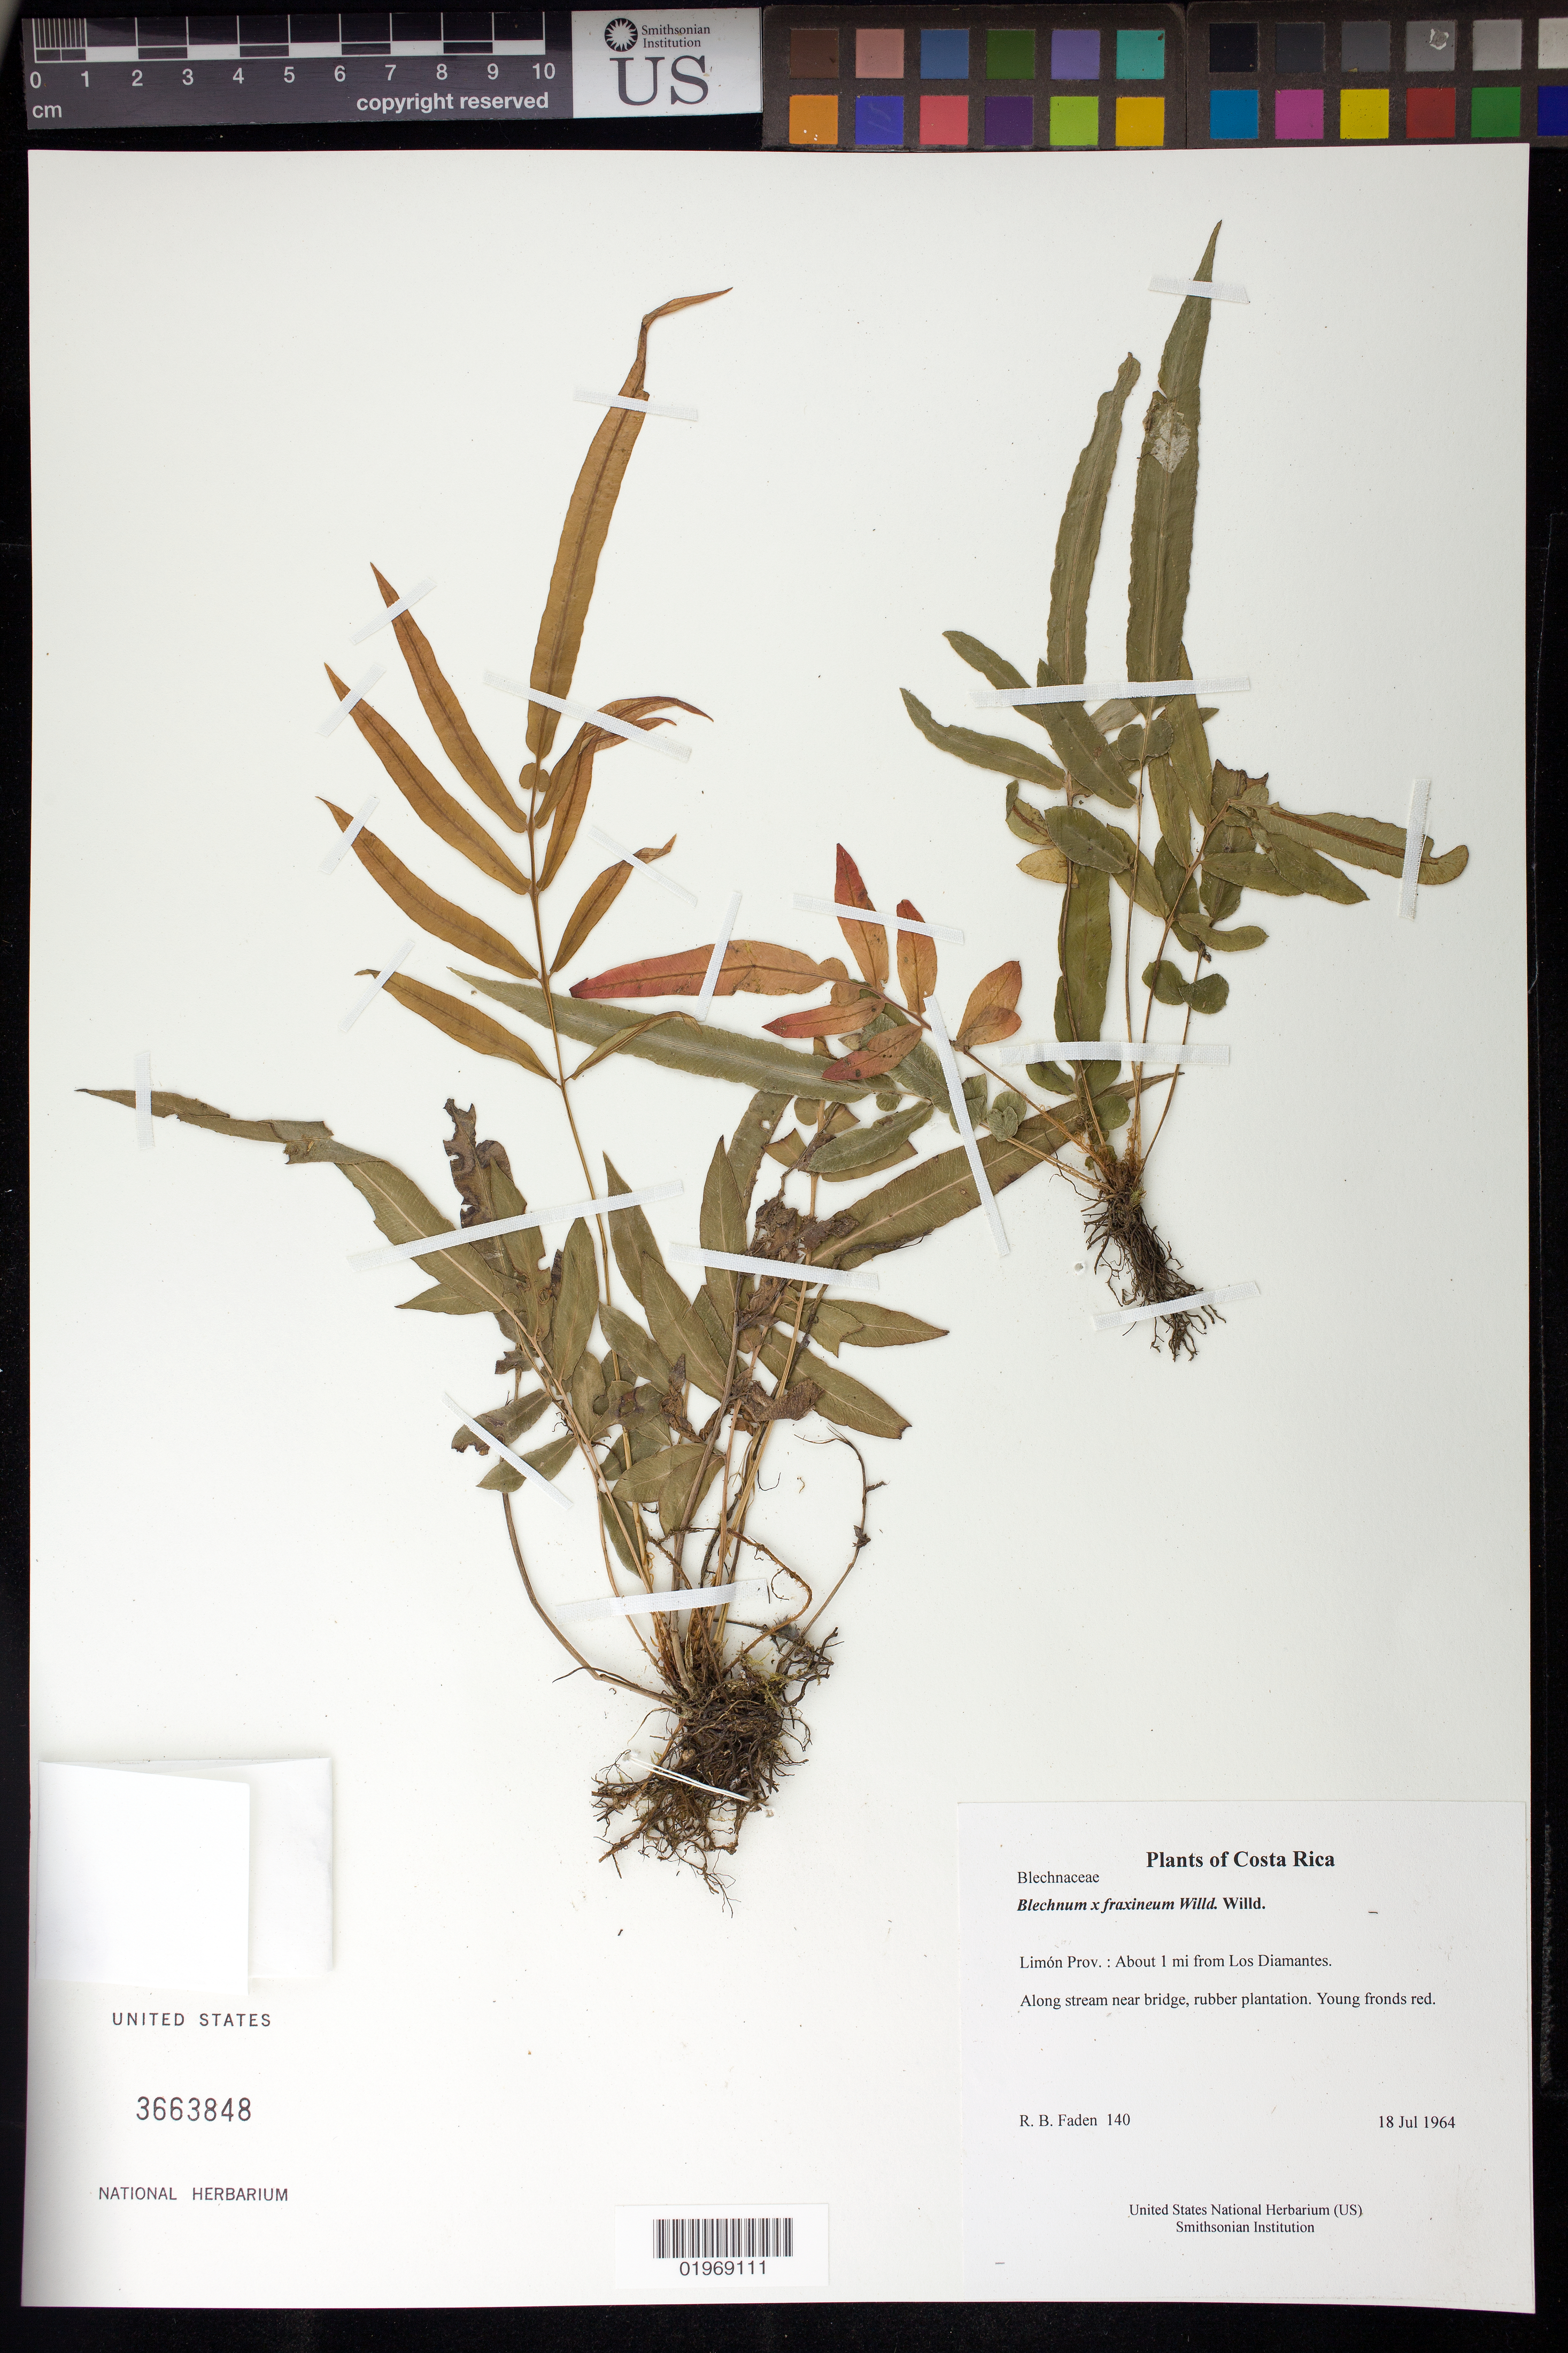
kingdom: Plantae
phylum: Tracheophyta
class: Polypodiopsida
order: Polypodiales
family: Blechnaceae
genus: Blechnum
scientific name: Blechnum x fraxineum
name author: Willd.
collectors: R. B. Faden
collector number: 140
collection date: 1964-07-18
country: Costa Rica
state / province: Limón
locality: About 1 mi from Los Diamantes.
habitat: Along stream near bridge, rubber plantation.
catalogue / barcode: US 3663848